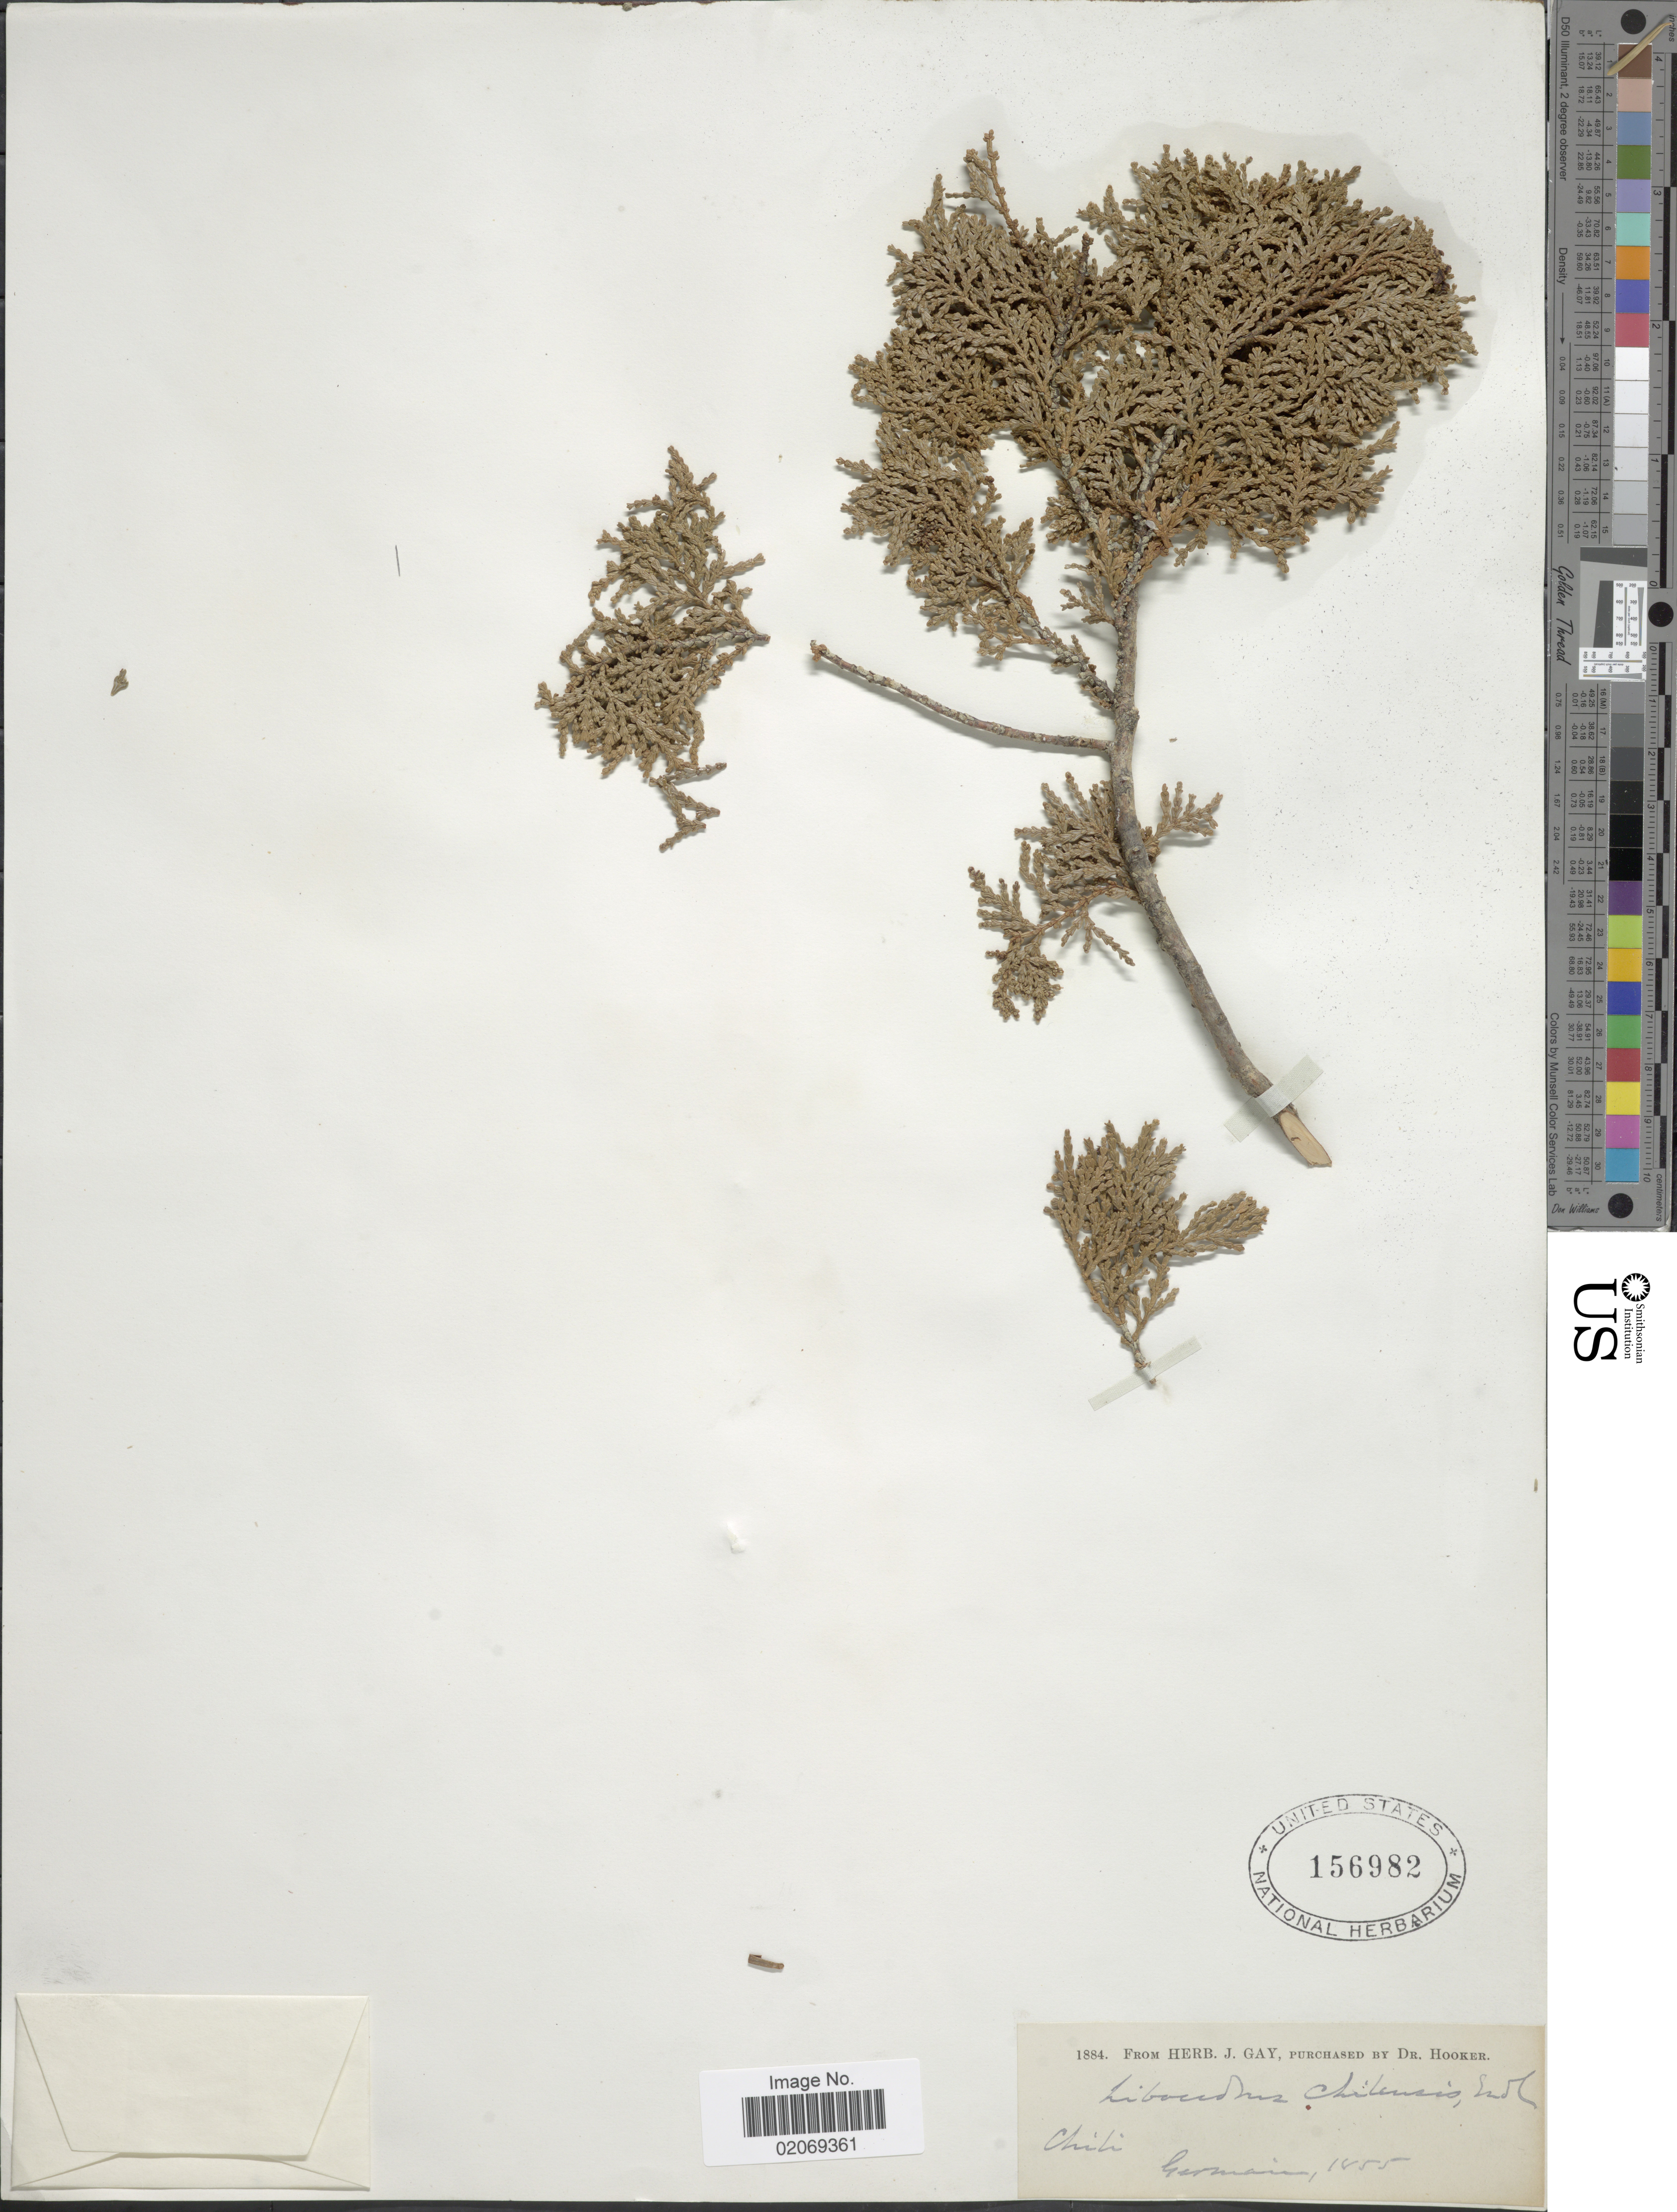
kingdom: Plantae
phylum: Tracheophyta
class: Pinopsida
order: Pinales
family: Cupressaceae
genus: Libocedrus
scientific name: Libocedrus chilensis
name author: (D. Don) Endl.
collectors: -. Germain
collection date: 1855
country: Chile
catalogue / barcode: US 156982